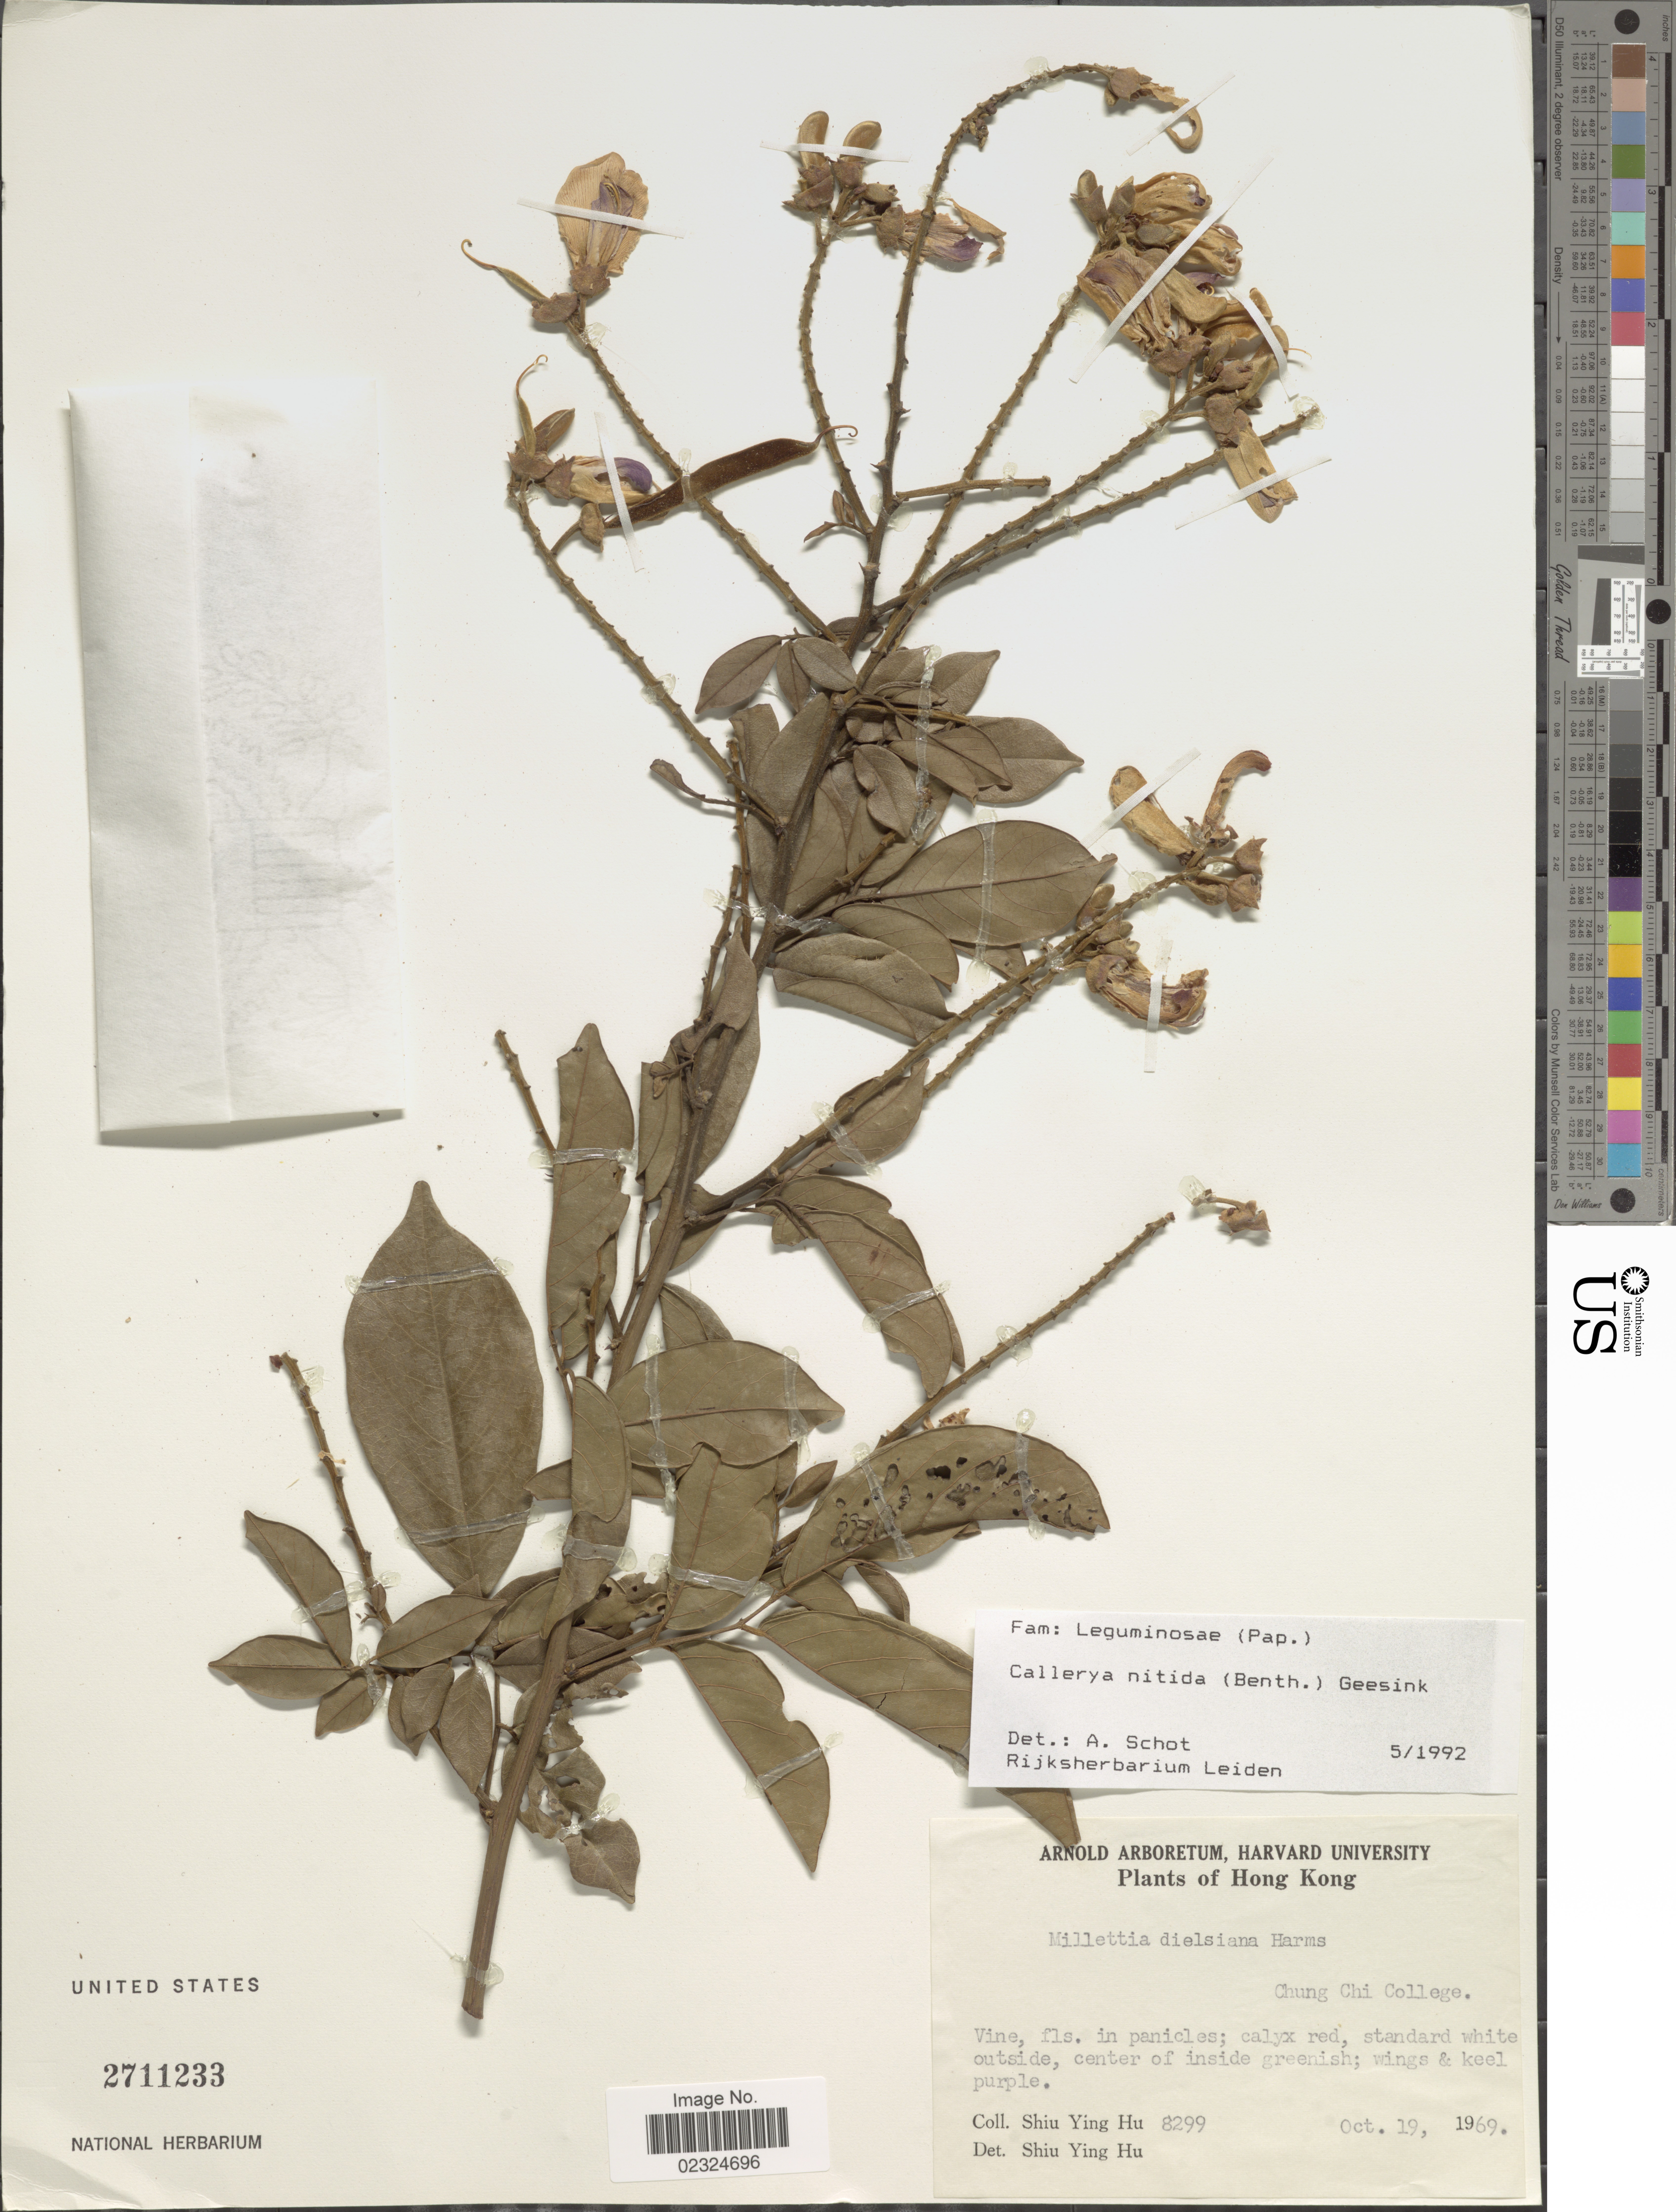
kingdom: Plantae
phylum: Tracheophyta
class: Magnoliopsida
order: Fabales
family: Fabaceae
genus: Callerya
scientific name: Callerya nitida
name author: (Benth.) R. Geesink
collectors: S. Y. Hu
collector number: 8299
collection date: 1969-10-19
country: China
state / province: Hong Kong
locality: Chung Chi College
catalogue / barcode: US 2711233